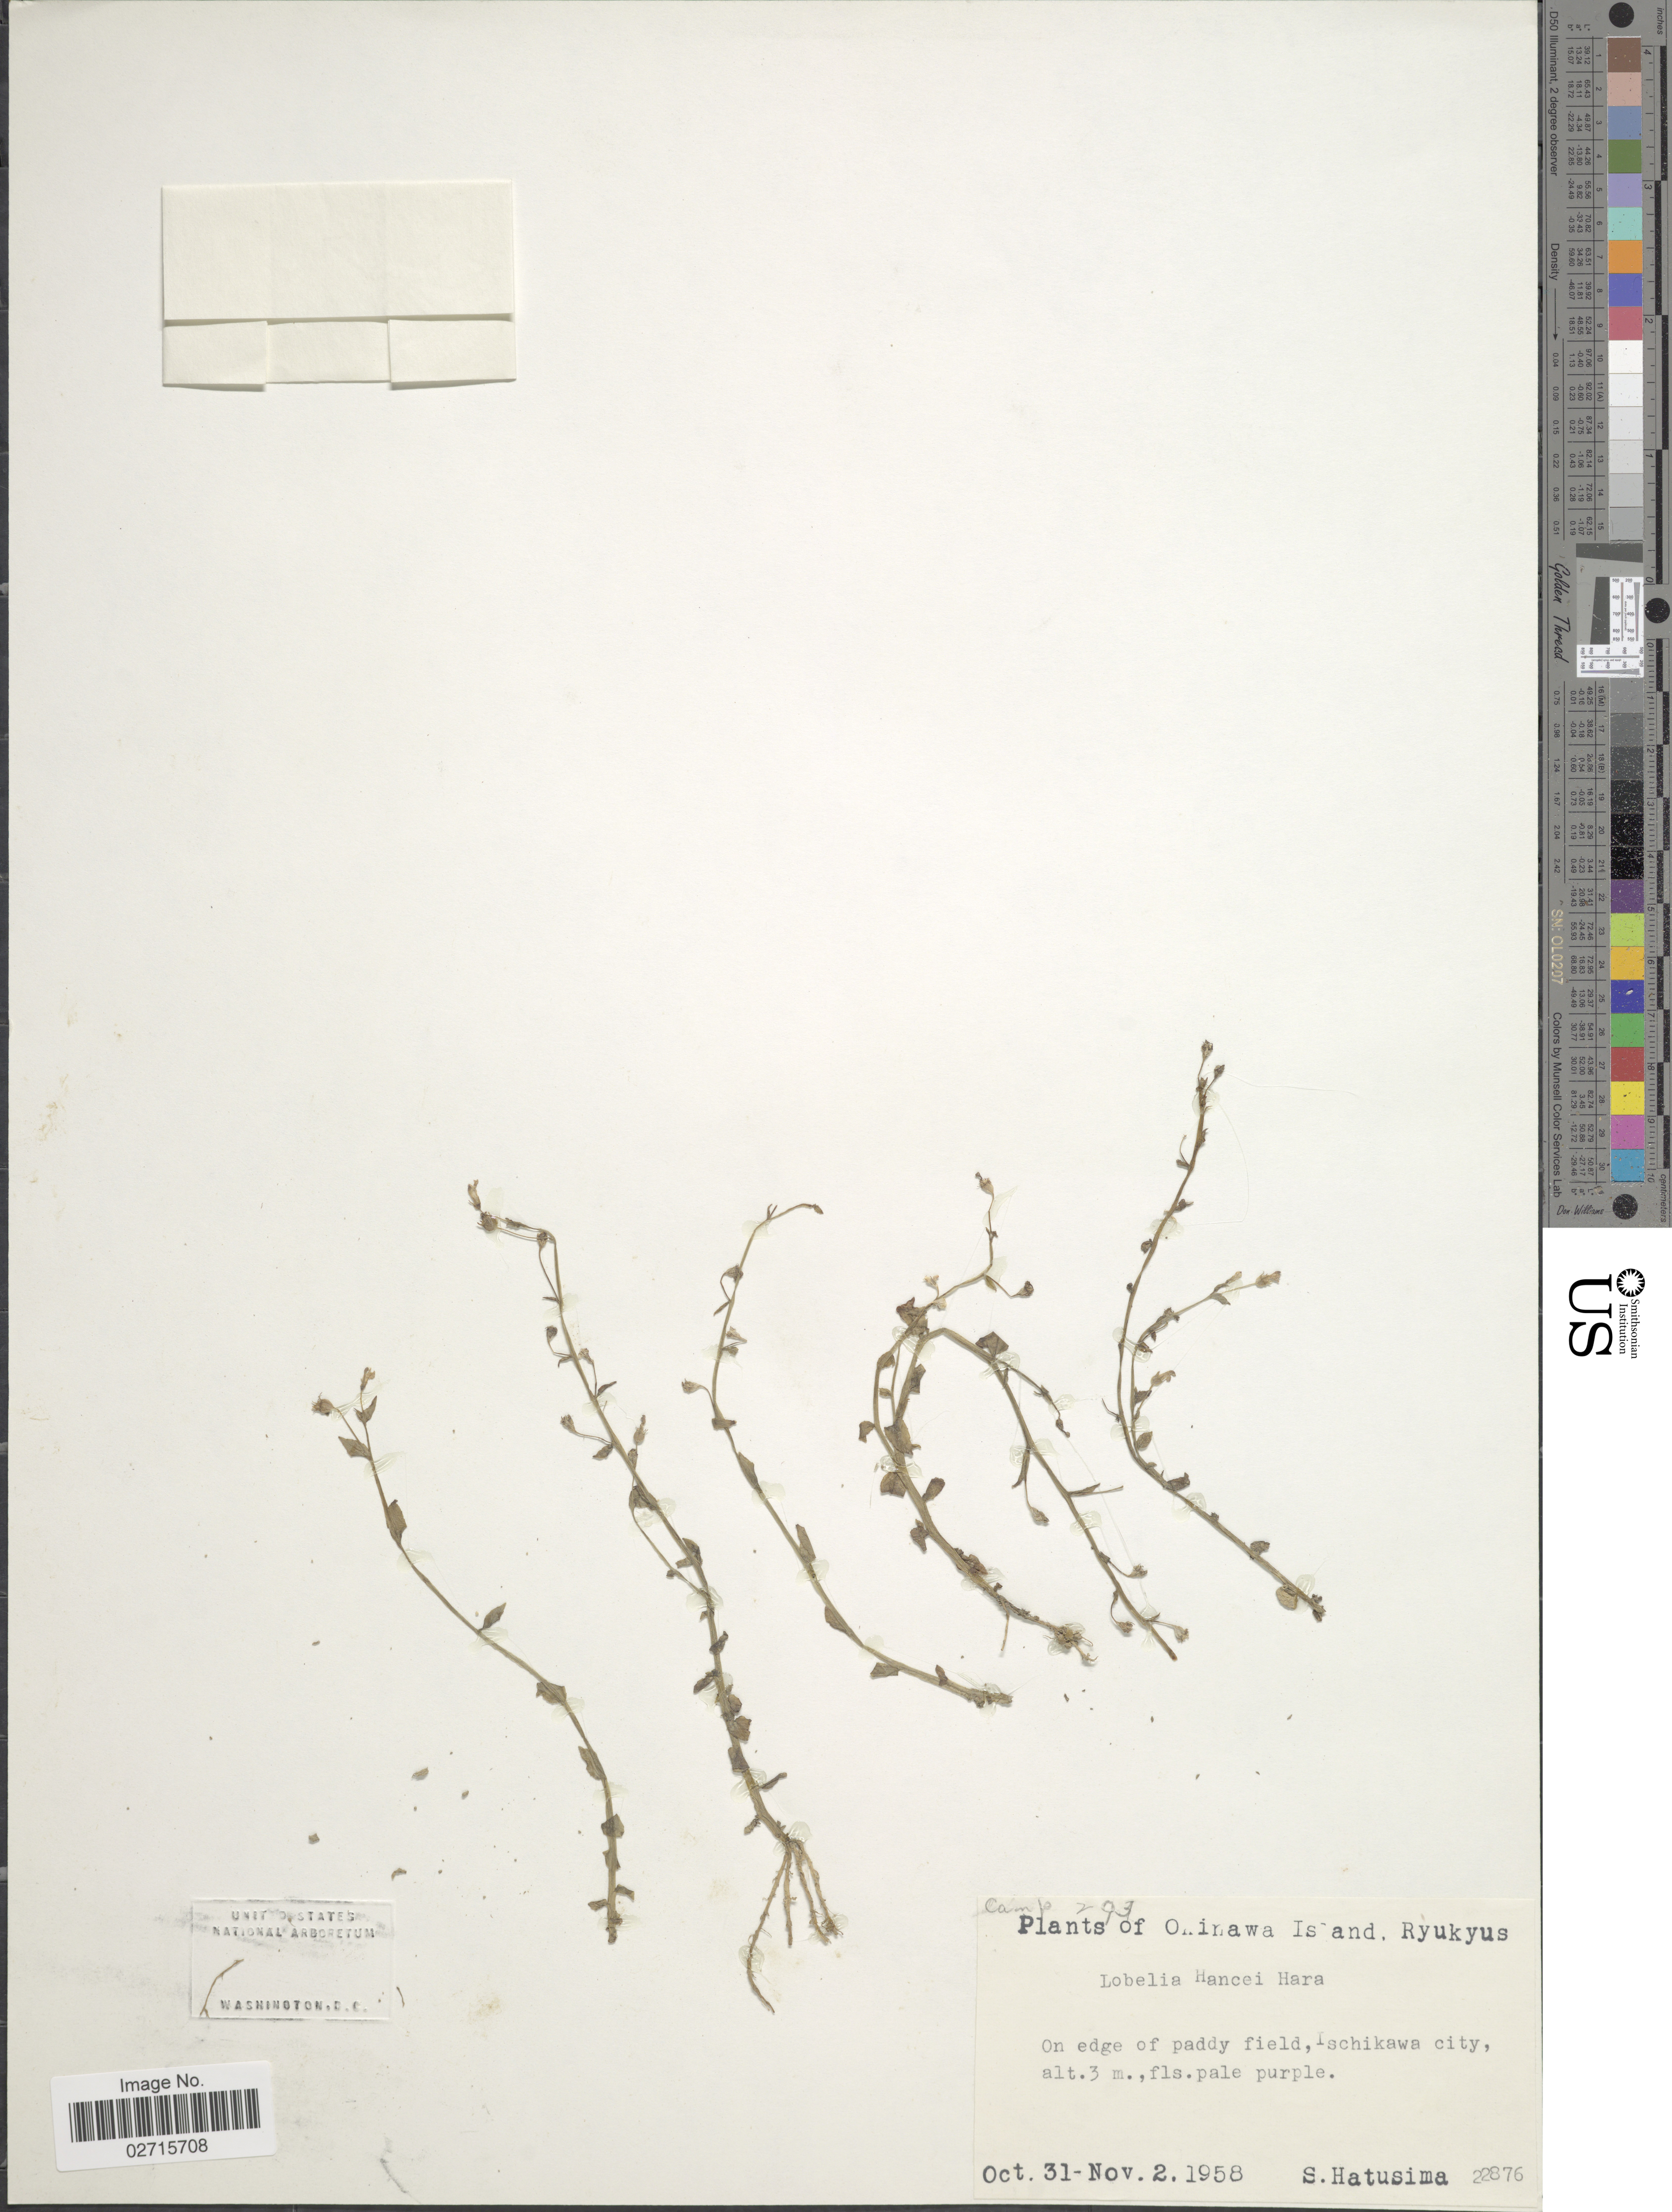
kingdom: Plantae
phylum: Tracheophyta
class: Magnoliopsida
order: Asterales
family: Campanulaceae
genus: Lobelia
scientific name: Lobelia alsinoides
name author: Lam.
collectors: S. Hatusima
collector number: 22876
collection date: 1958-10-31/1958-11-02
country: Japan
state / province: Isikawa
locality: Okinawa Island and Ryukyus. On edge of paddy field, Ischikawa City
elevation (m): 3